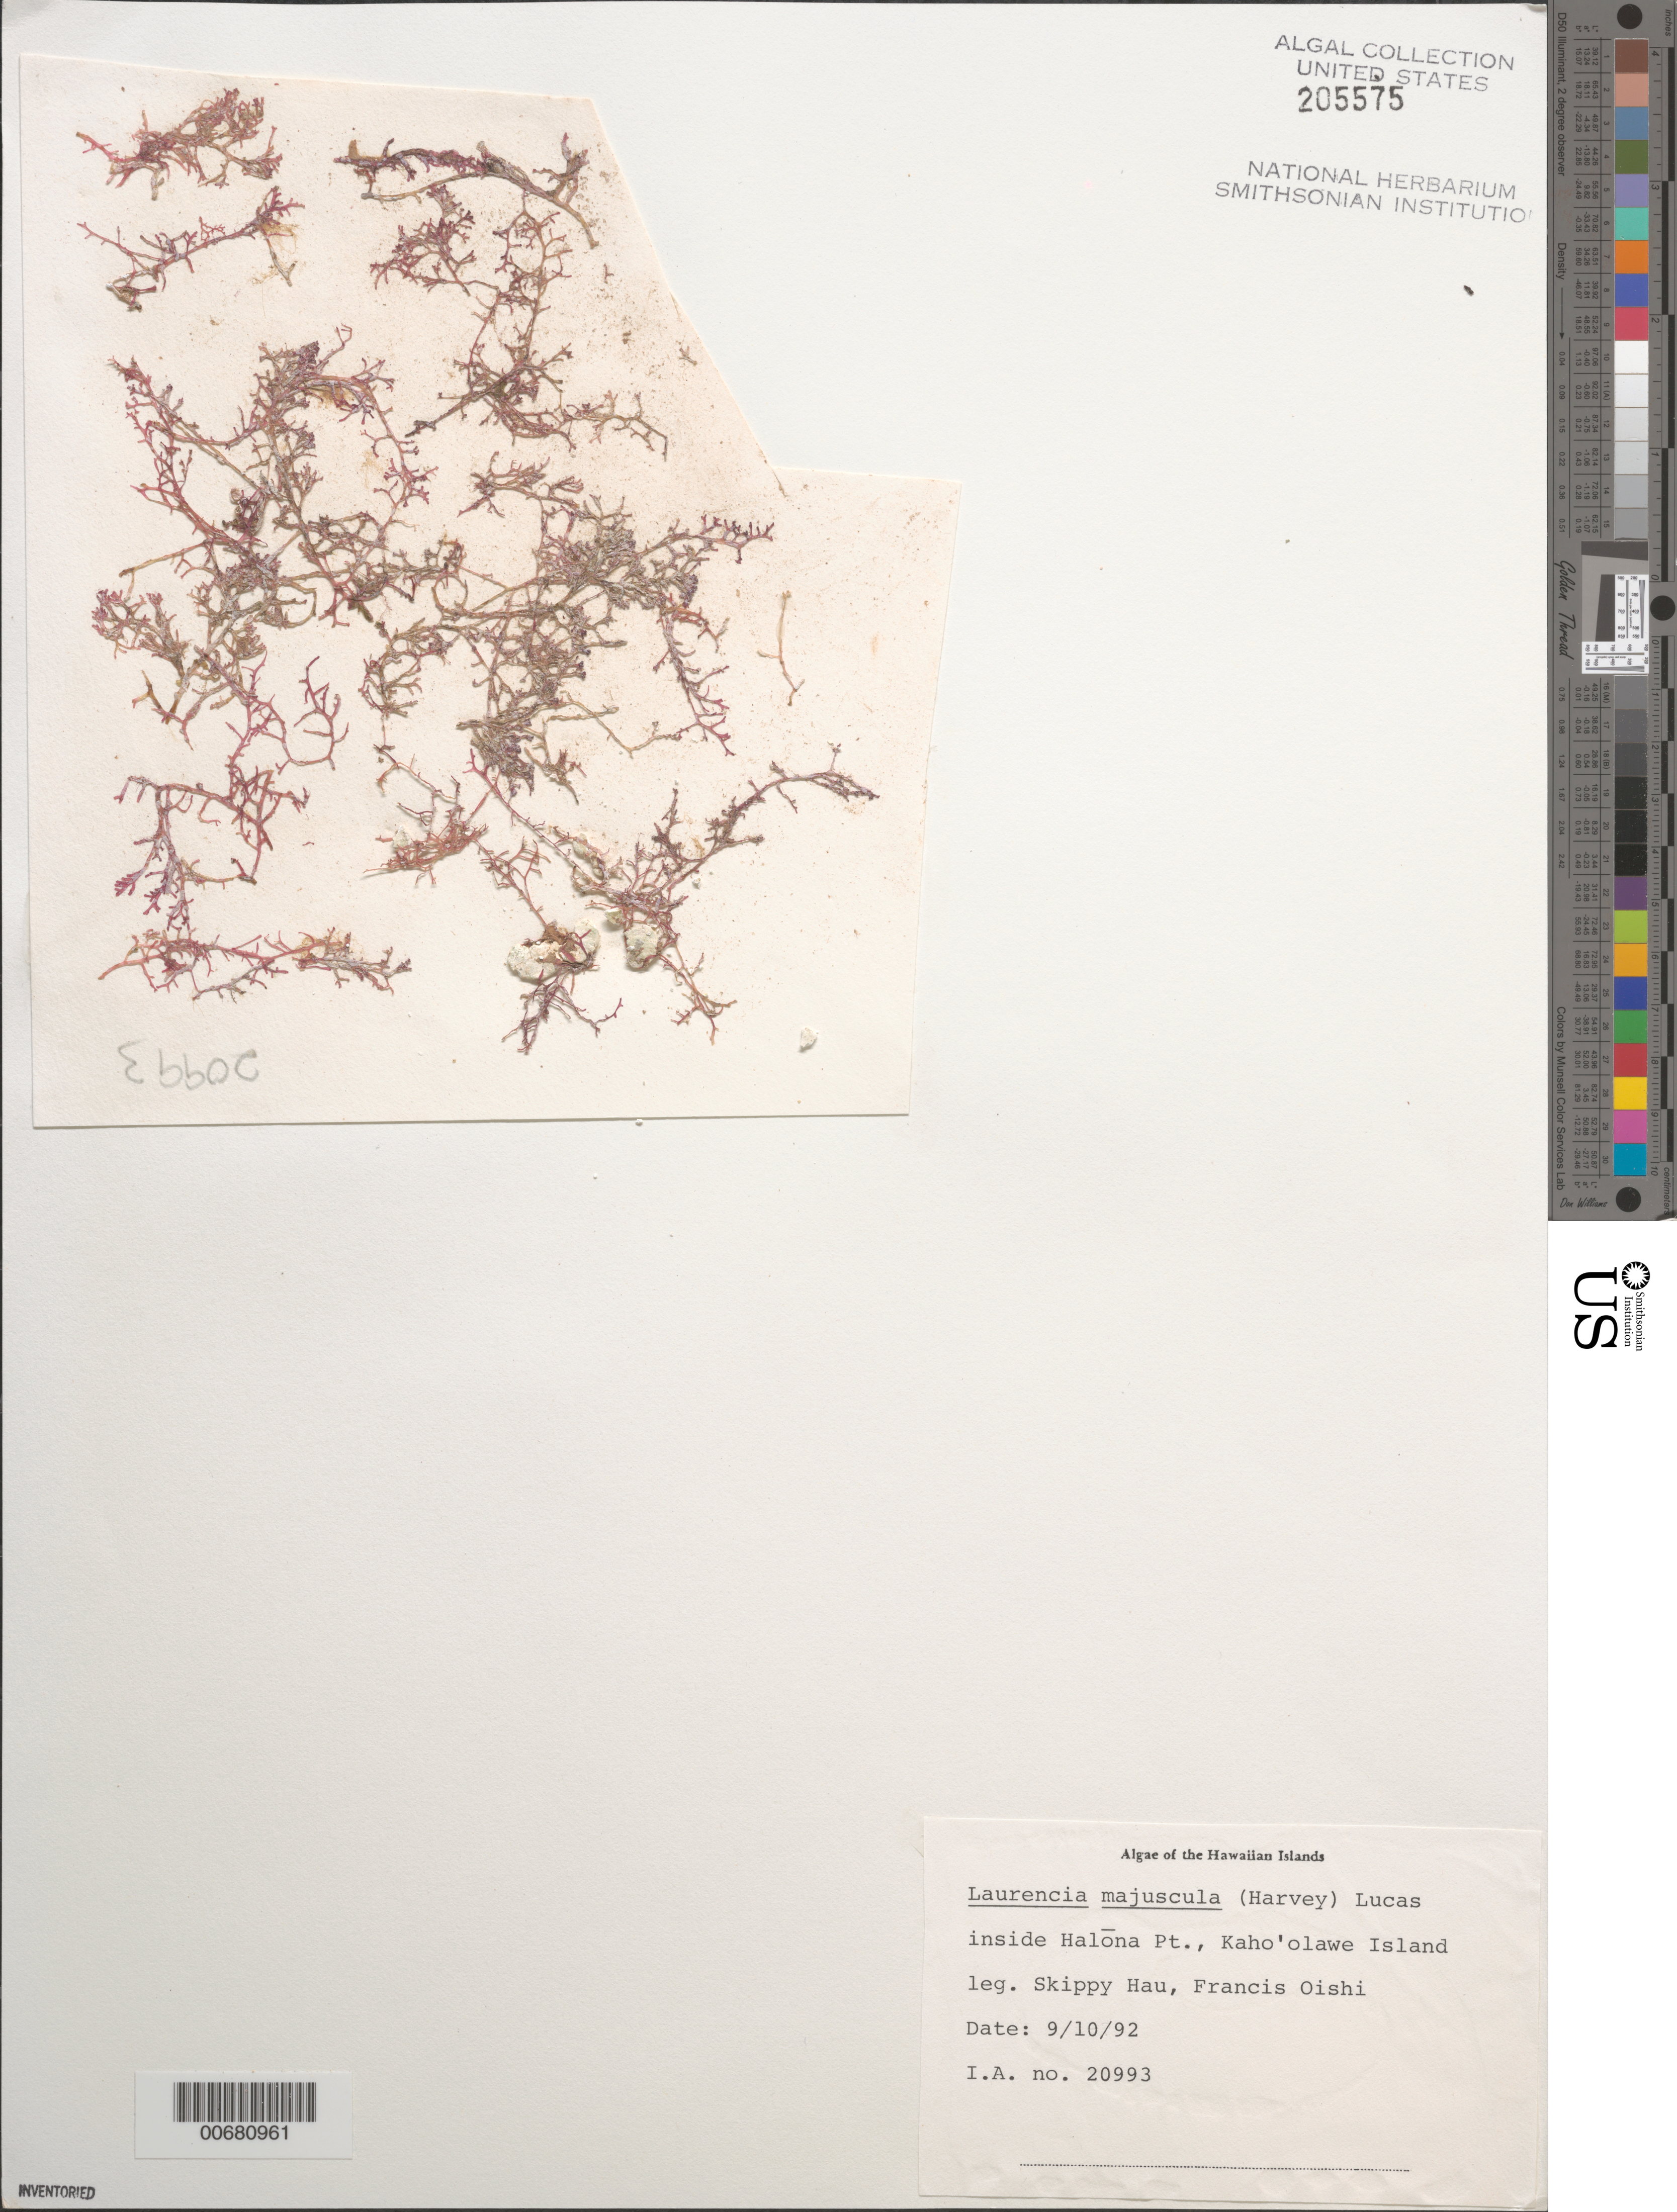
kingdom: Plantae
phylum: Rhodophyta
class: Florideophyceae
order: Ceramiales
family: Rhodomelaceae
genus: Laurencia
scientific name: Laurencia dendroidea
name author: J. Agardh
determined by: Algae name updating Project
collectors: S. Hau & F. Oishi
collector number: IAA 20993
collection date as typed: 10 Sep 1992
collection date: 1992-09-10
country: United States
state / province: Hawaii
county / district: Maui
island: Kaho'olawe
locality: Inside Halona Point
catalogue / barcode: US 205575